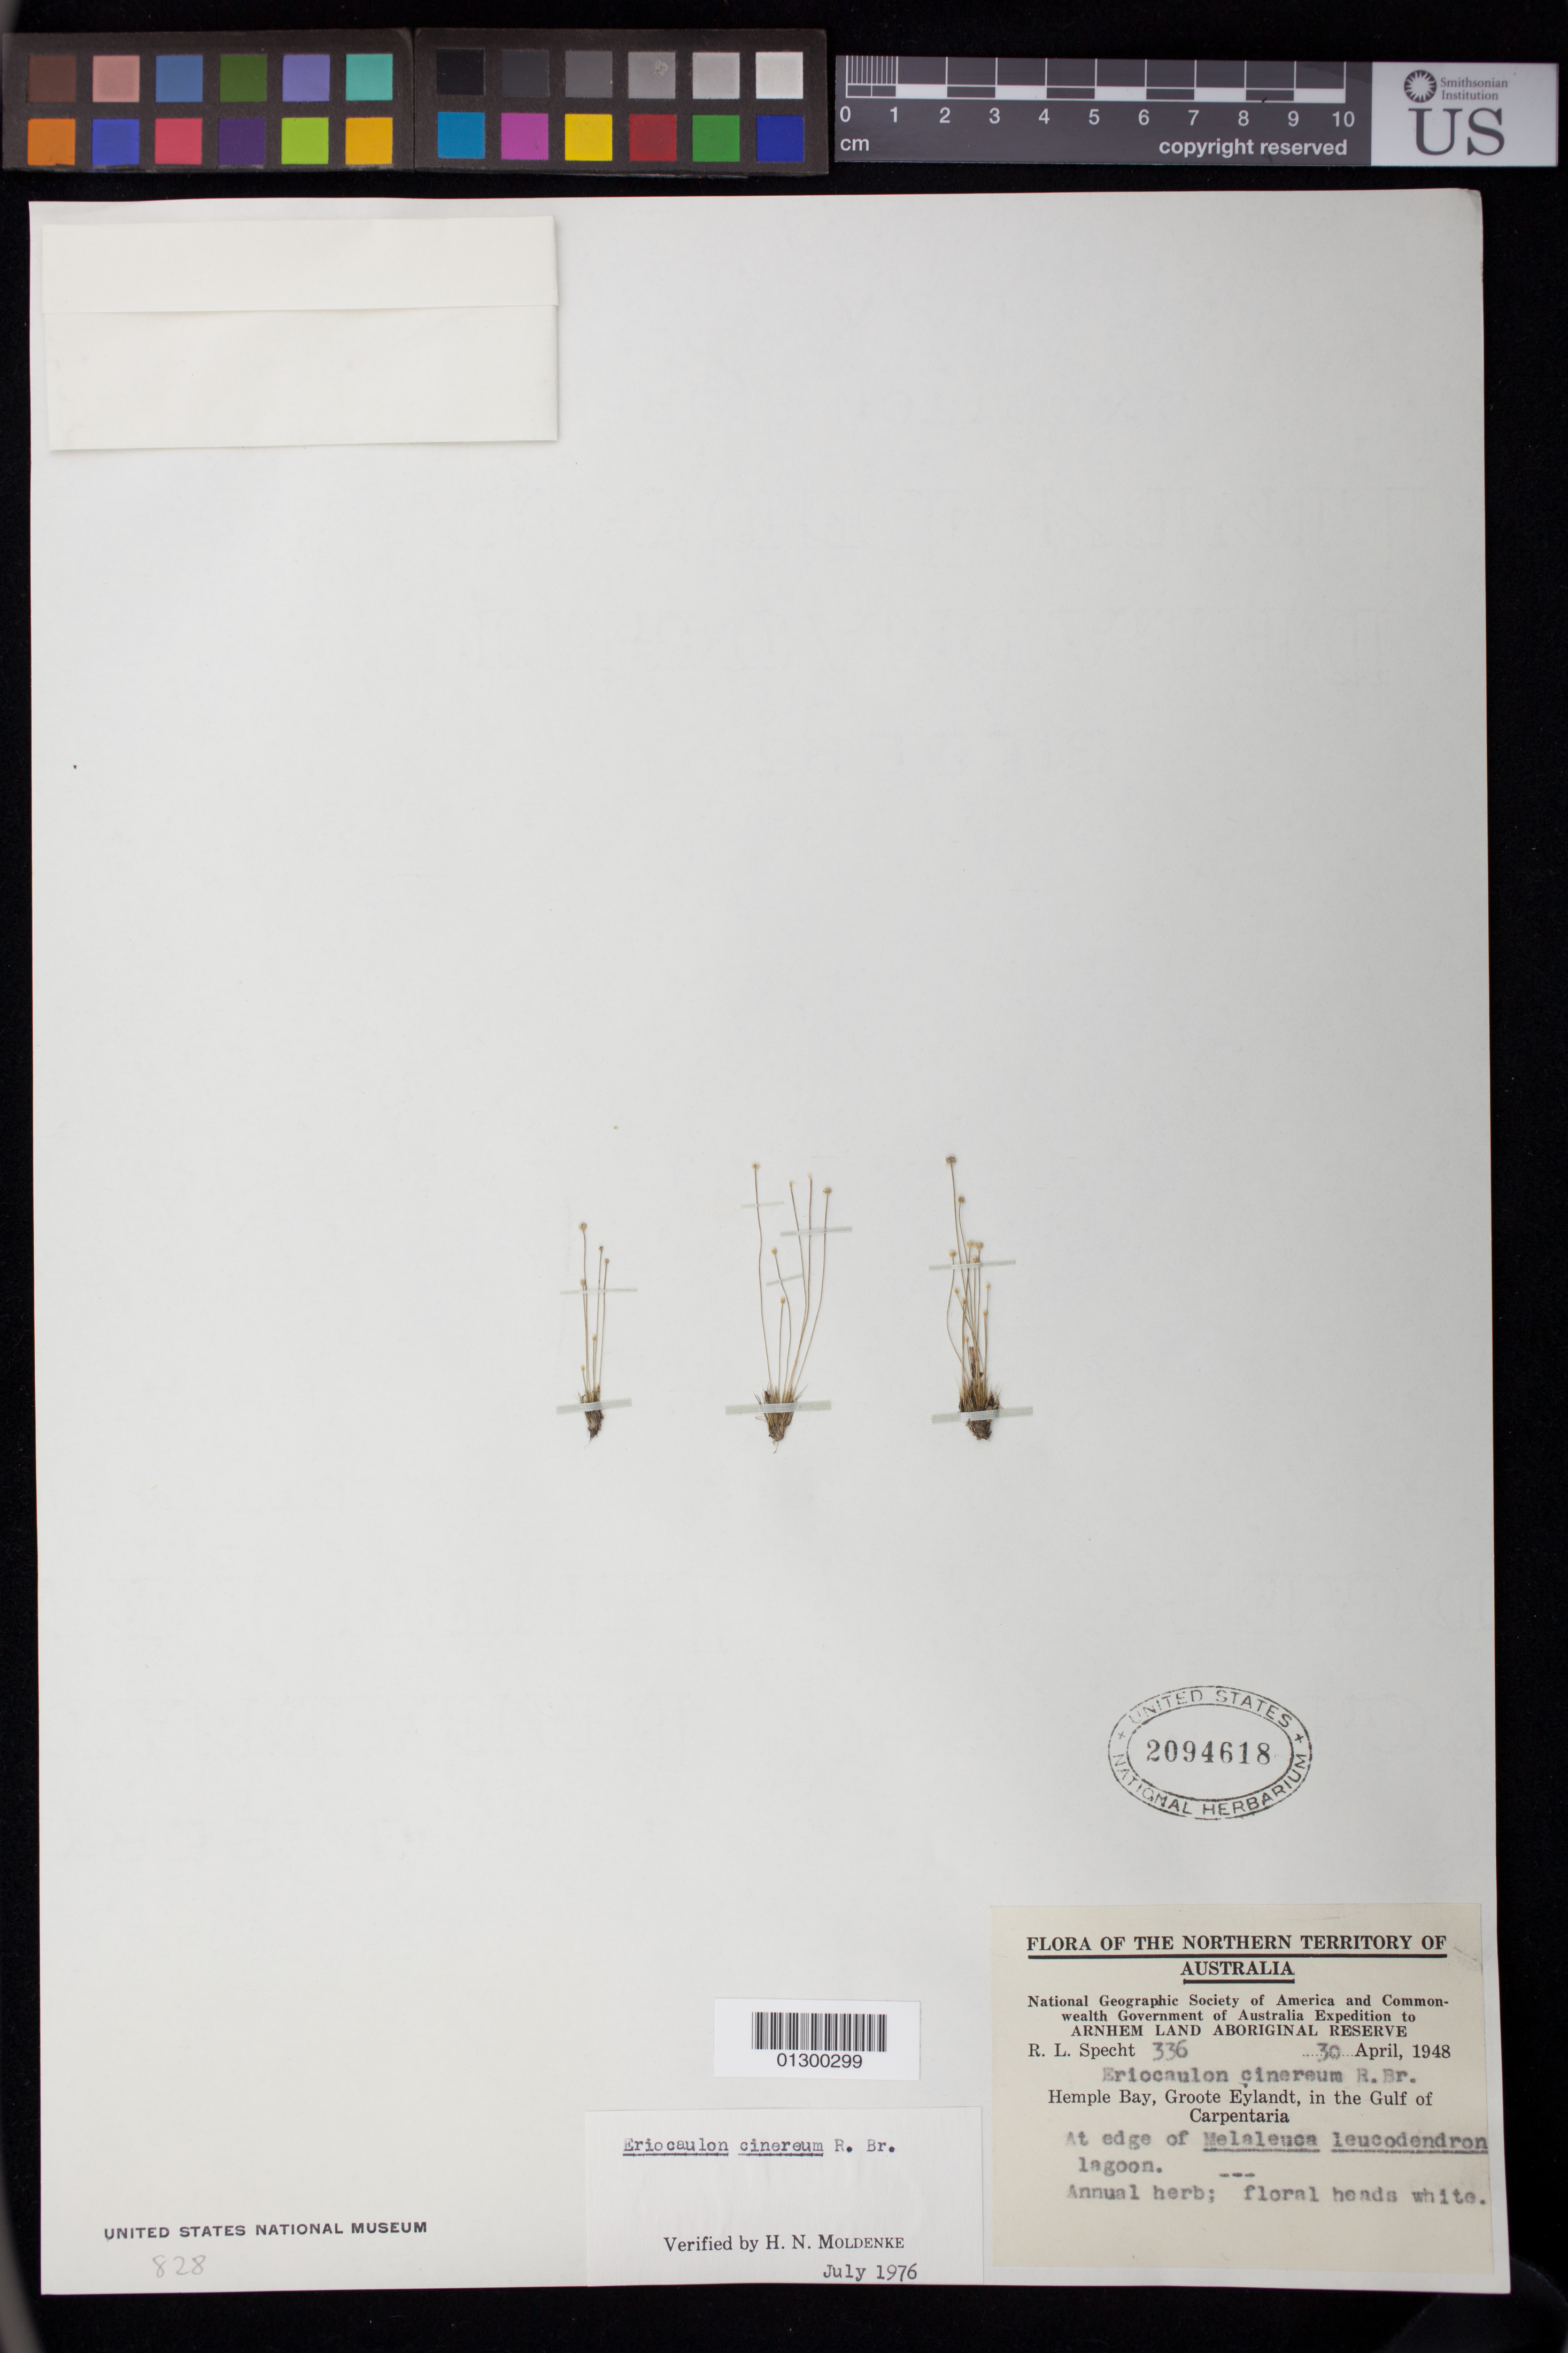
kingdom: Plantae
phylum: Tracheophyta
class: Liliopsida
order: Poales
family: Eriocaulaceae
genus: Eriocaulon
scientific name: Eriocaulon cinereum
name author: R. Br.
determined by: Moldenke, H. N.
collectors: R. L. Specht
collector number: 336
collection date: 1948-04-30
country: Australia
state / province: Northern Territory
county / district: East Arnhem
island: Groote Eylandt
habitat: At edge of Melaleuca leucodendron lagoon.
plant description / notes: Annual herb; floral herads white.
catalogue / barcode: US 2094618